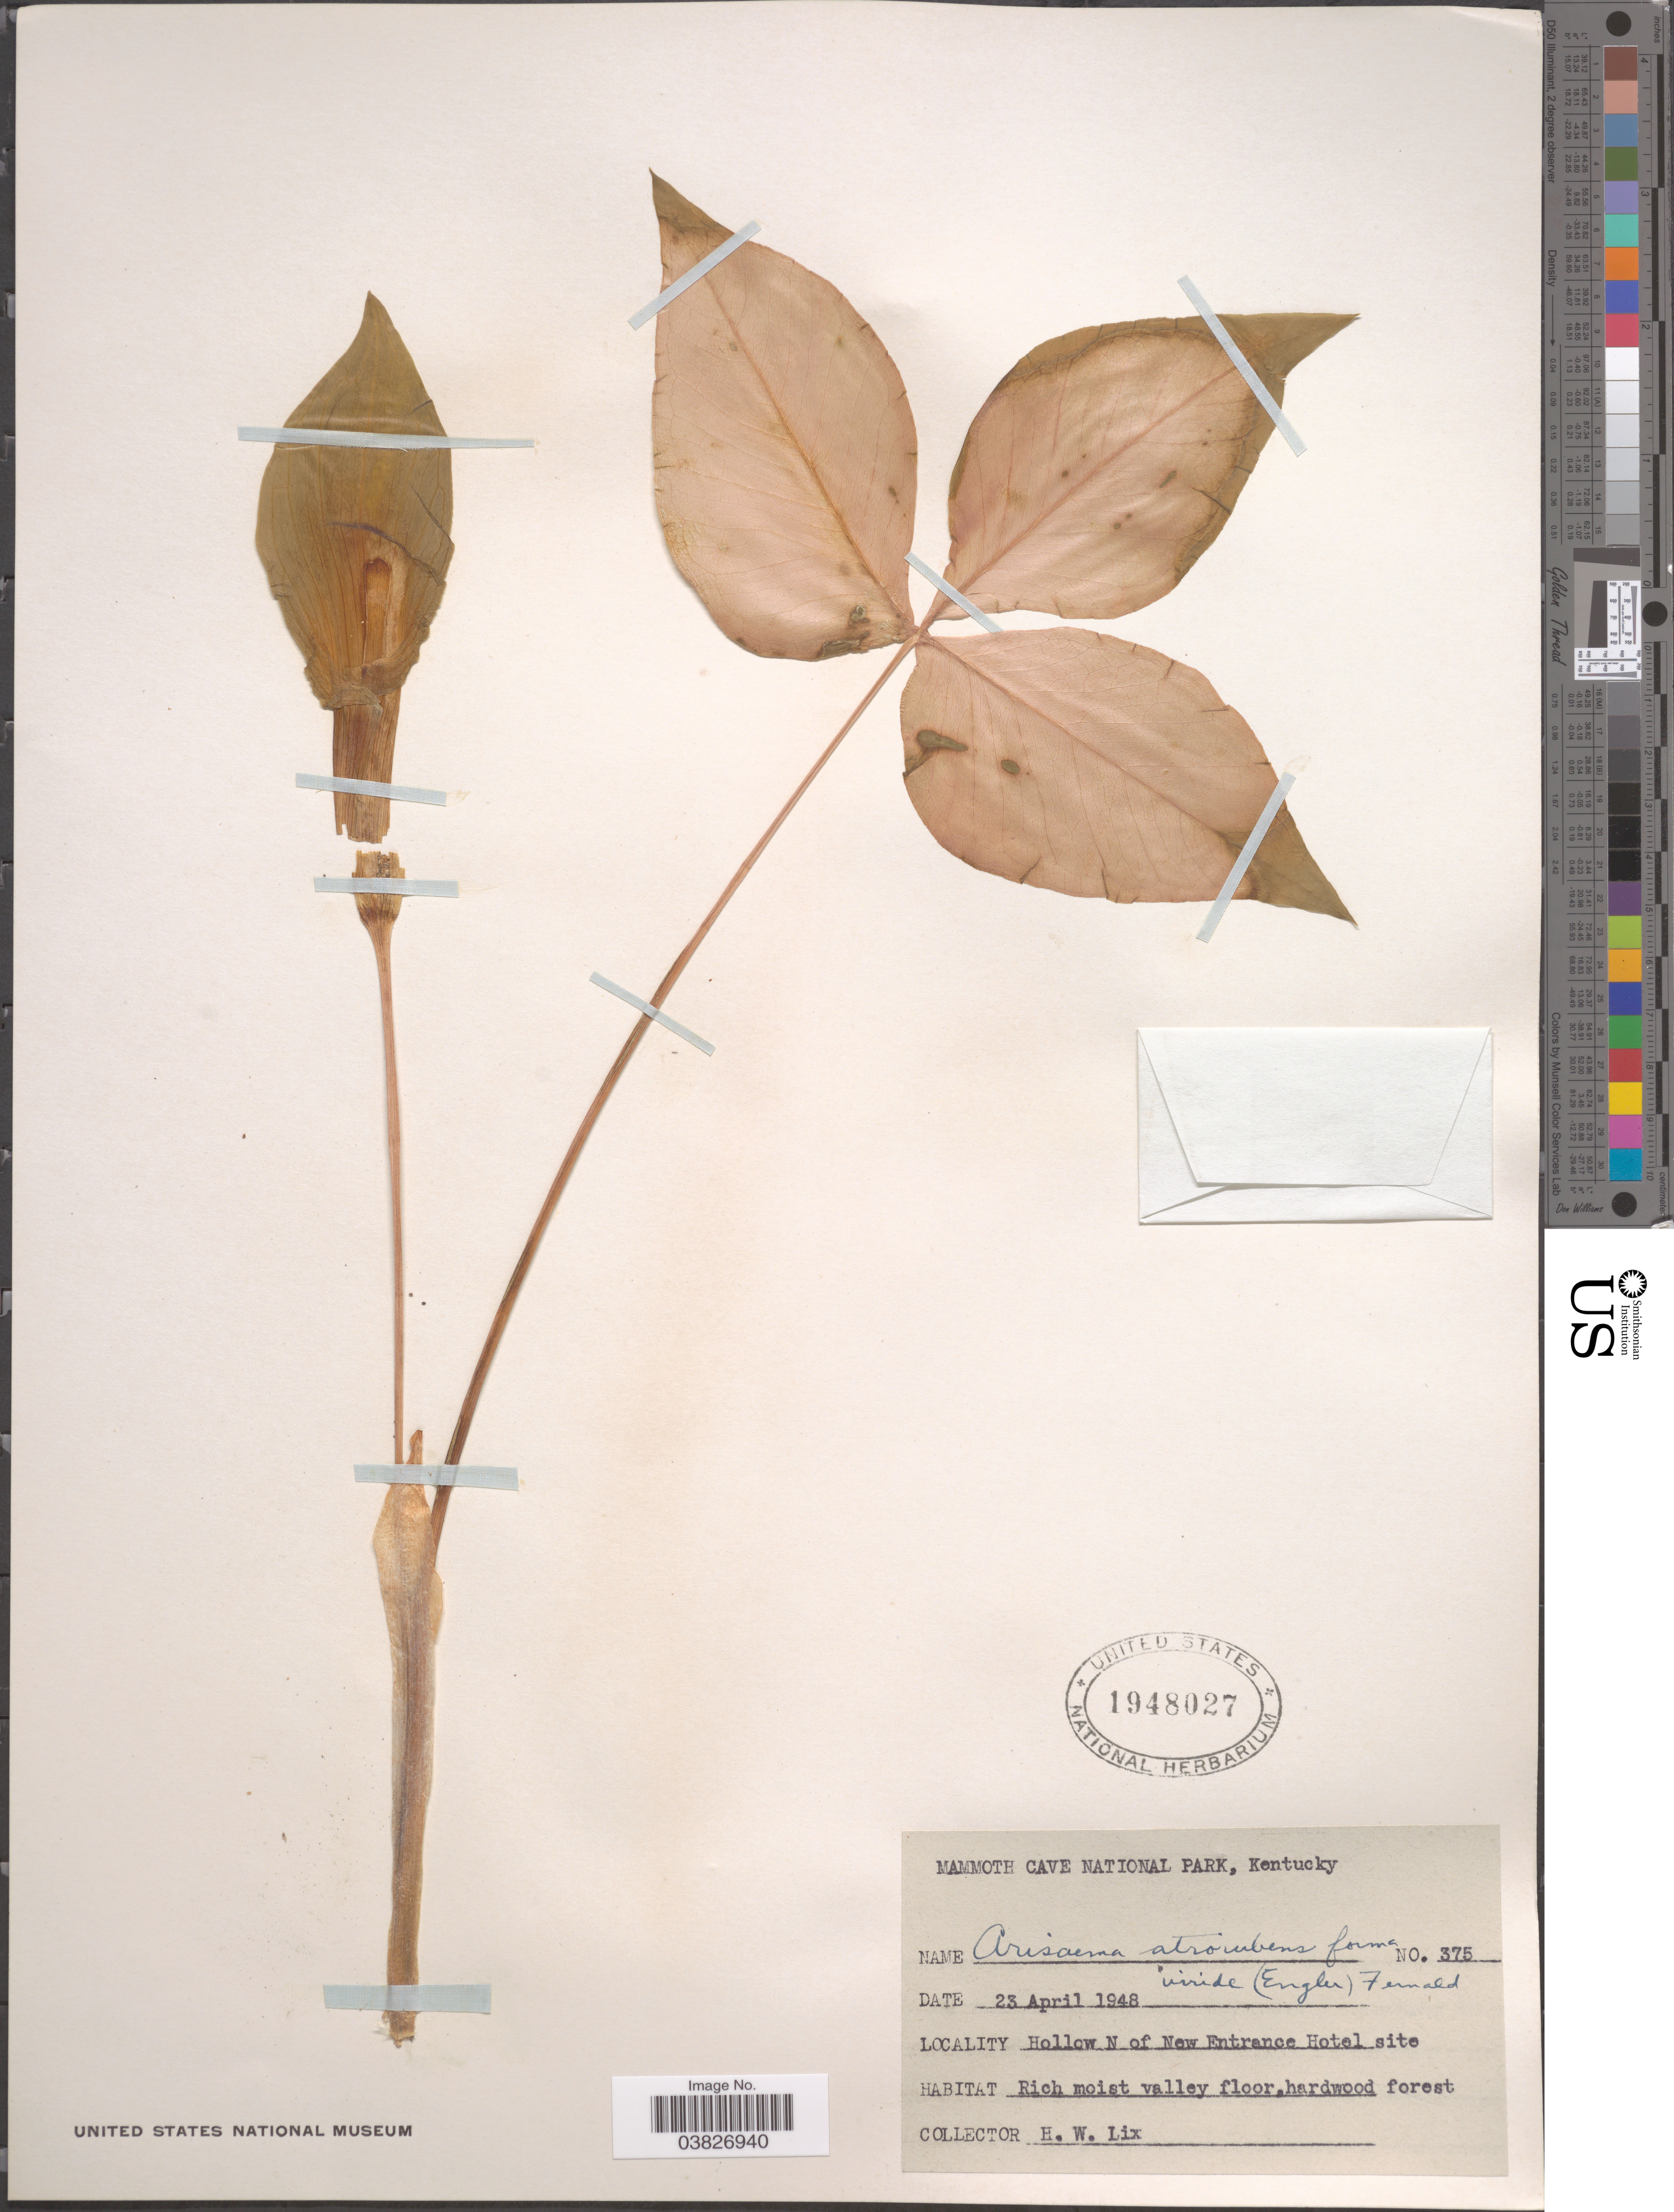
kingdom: Plantae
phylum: Tracheophyta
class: Liliopsida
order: Alismatales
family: Araceae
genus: Arisaema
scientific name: Arisaema atrorubens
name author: (Aiton) Blume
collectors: H. W. Lix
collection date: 1948-04-23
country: United States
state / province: Kentucky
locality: Mammoth Cave National Park. Hollow N of New Entrance Hotel site.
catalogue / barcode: US 1948027